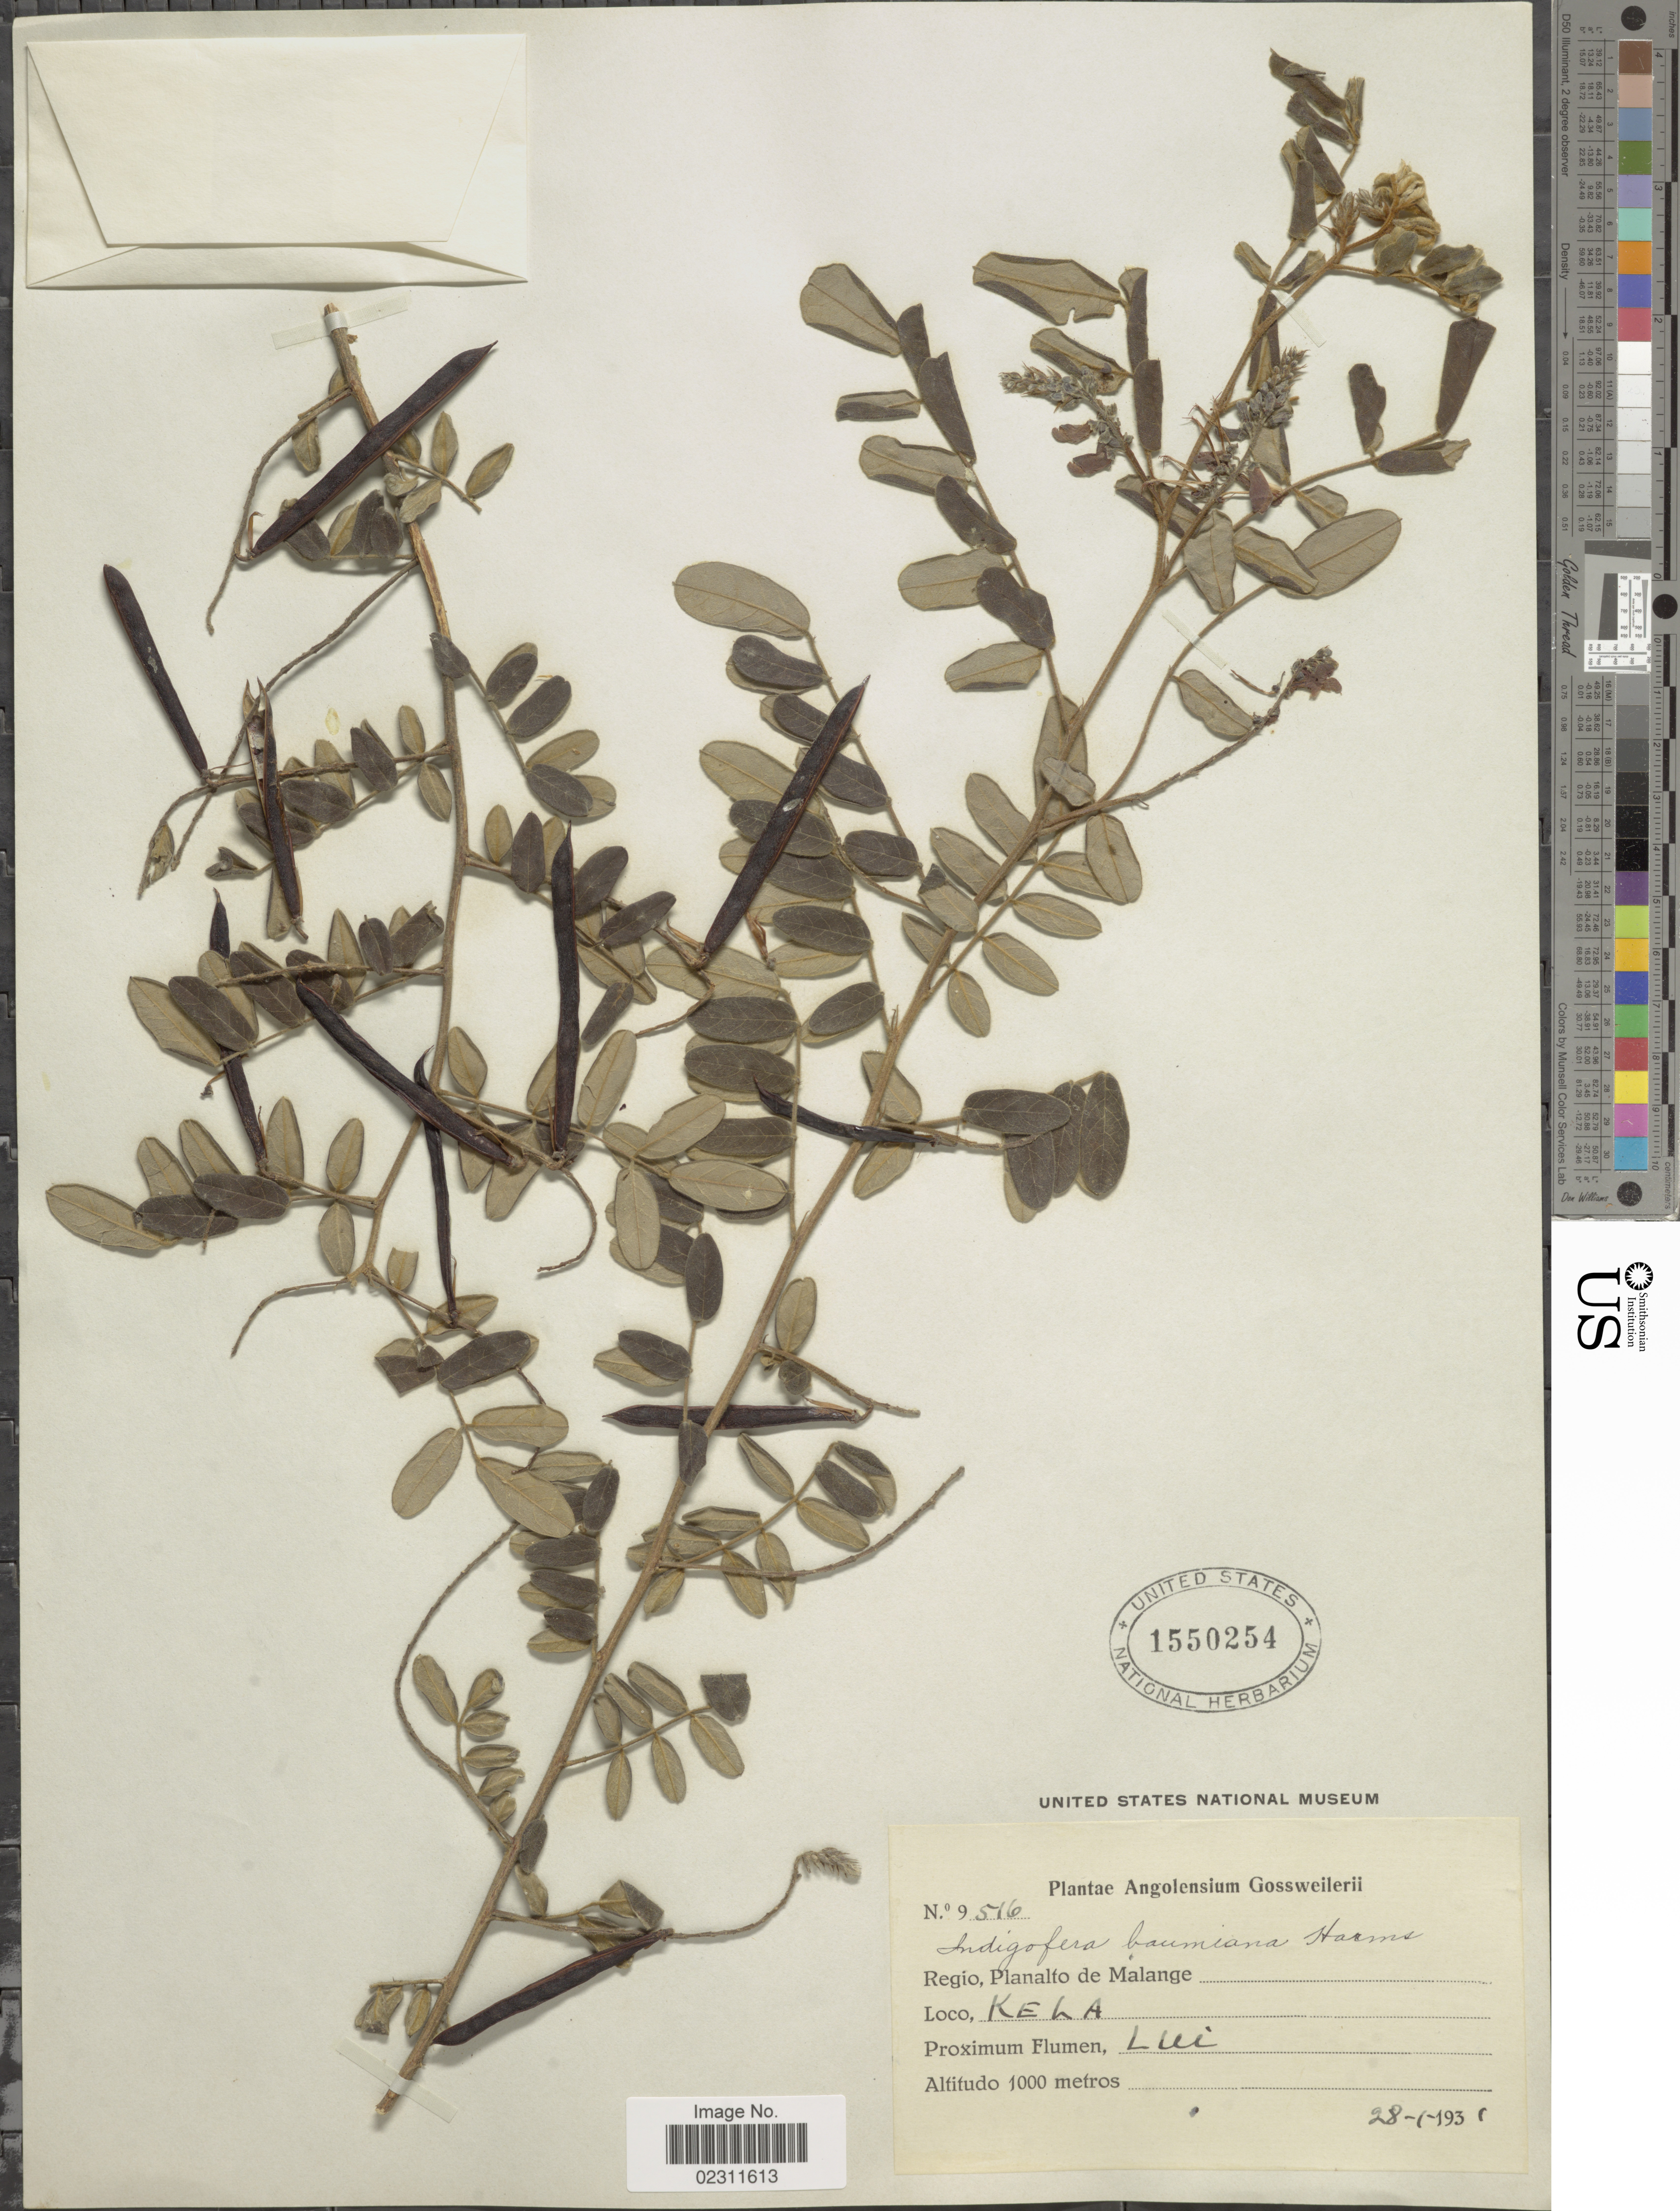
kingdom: Plantae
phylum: Tracheophyta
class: Magnoliopsida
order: Fabales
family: Fabaceae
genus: Indigofera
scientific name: Indigofera baumiana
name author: Harms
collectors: J. Gossweiler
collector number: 9516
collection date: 1931-01-28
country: Angola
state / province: Malange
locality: Kela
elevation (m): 1000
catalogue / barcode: US 1550254